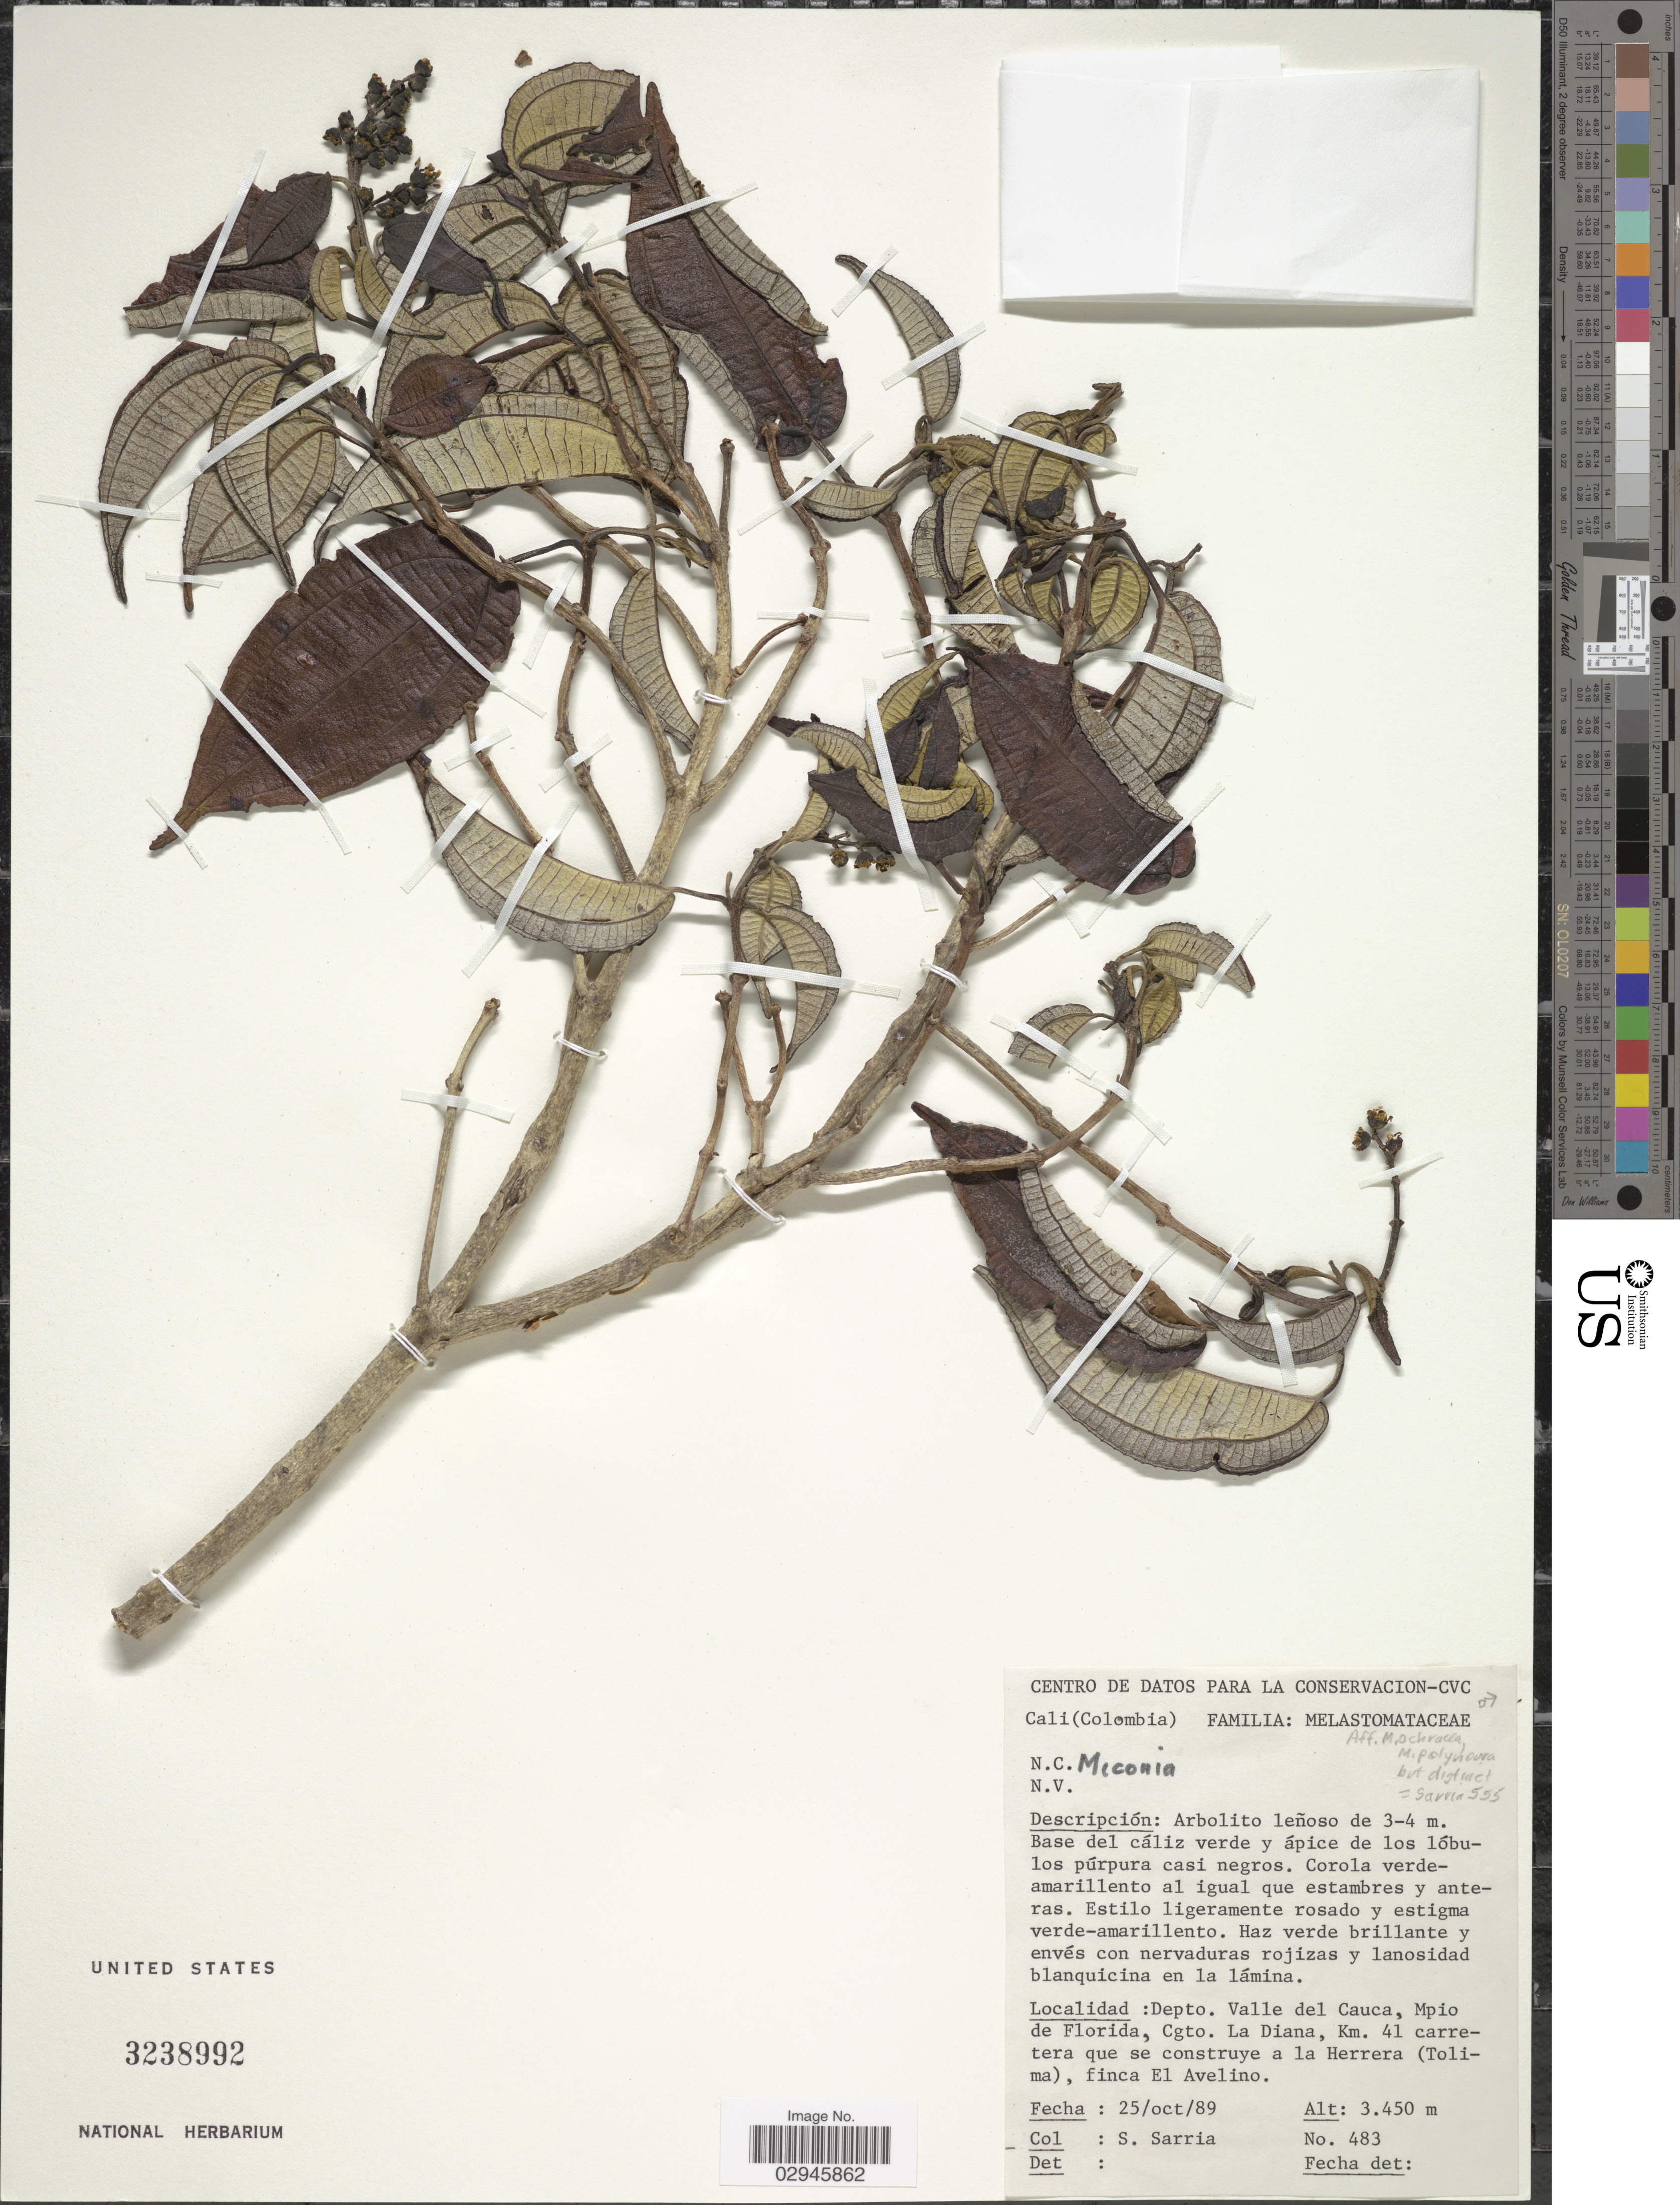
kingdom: Plantae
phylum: Tracheophyta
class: Magnoliopsida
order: Myrtales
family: Melastomataceae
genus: Miconia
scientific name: Miconia sp.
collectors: S. Sarria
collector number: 483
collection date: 1989-10-25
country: Colombia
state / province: Valle del Cauca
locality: Mpio. de Florida, Cgto. La Diana, Km. 41 carretera que se construye a la Herrera (Tolima), finca El Avelino.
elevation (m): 3450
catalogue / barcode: US 3238992